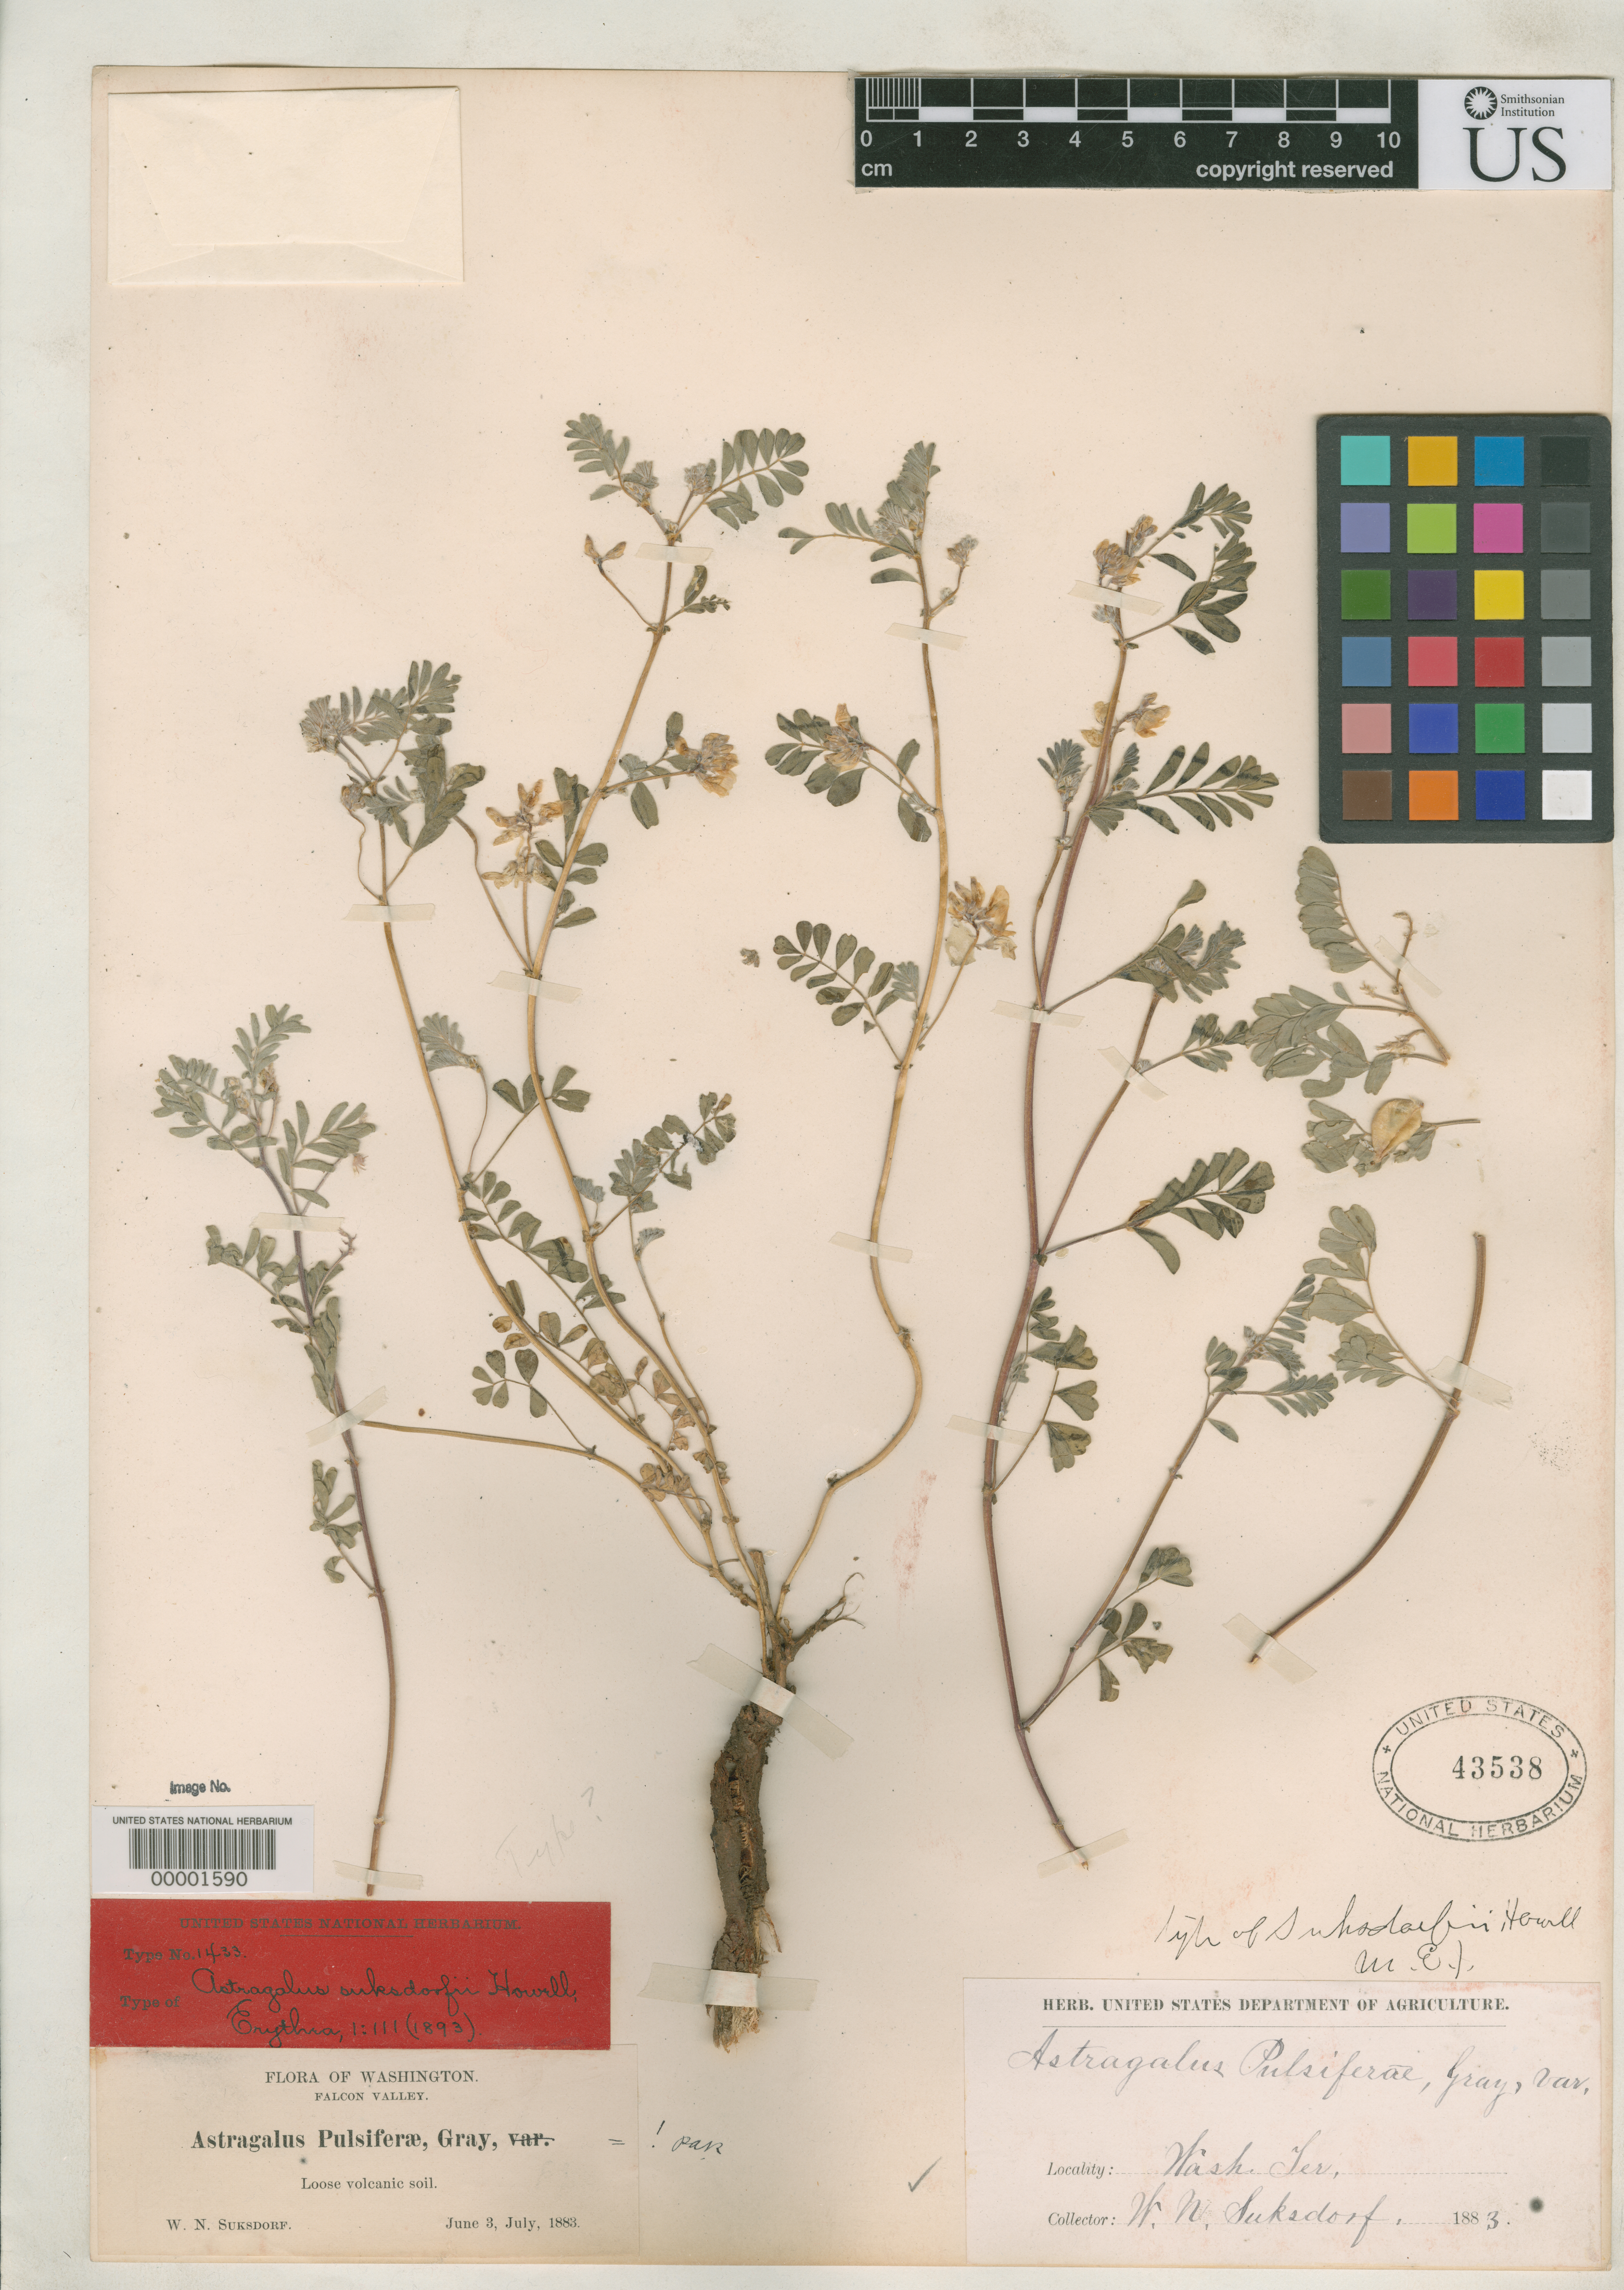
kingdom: Plantae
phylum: Tracheophyta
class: Magnoliopsida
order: Fabales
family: Fabaceae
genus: Astragalus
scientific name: Astragalus suksdorfii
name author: Howell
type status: Isotype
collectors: W. N. Suksdorf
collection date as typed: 03 Jun 1883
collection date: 1883-06-03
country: United States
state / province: Washington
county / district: Klickitat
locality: Falcon Valley.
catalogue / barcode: US 43538